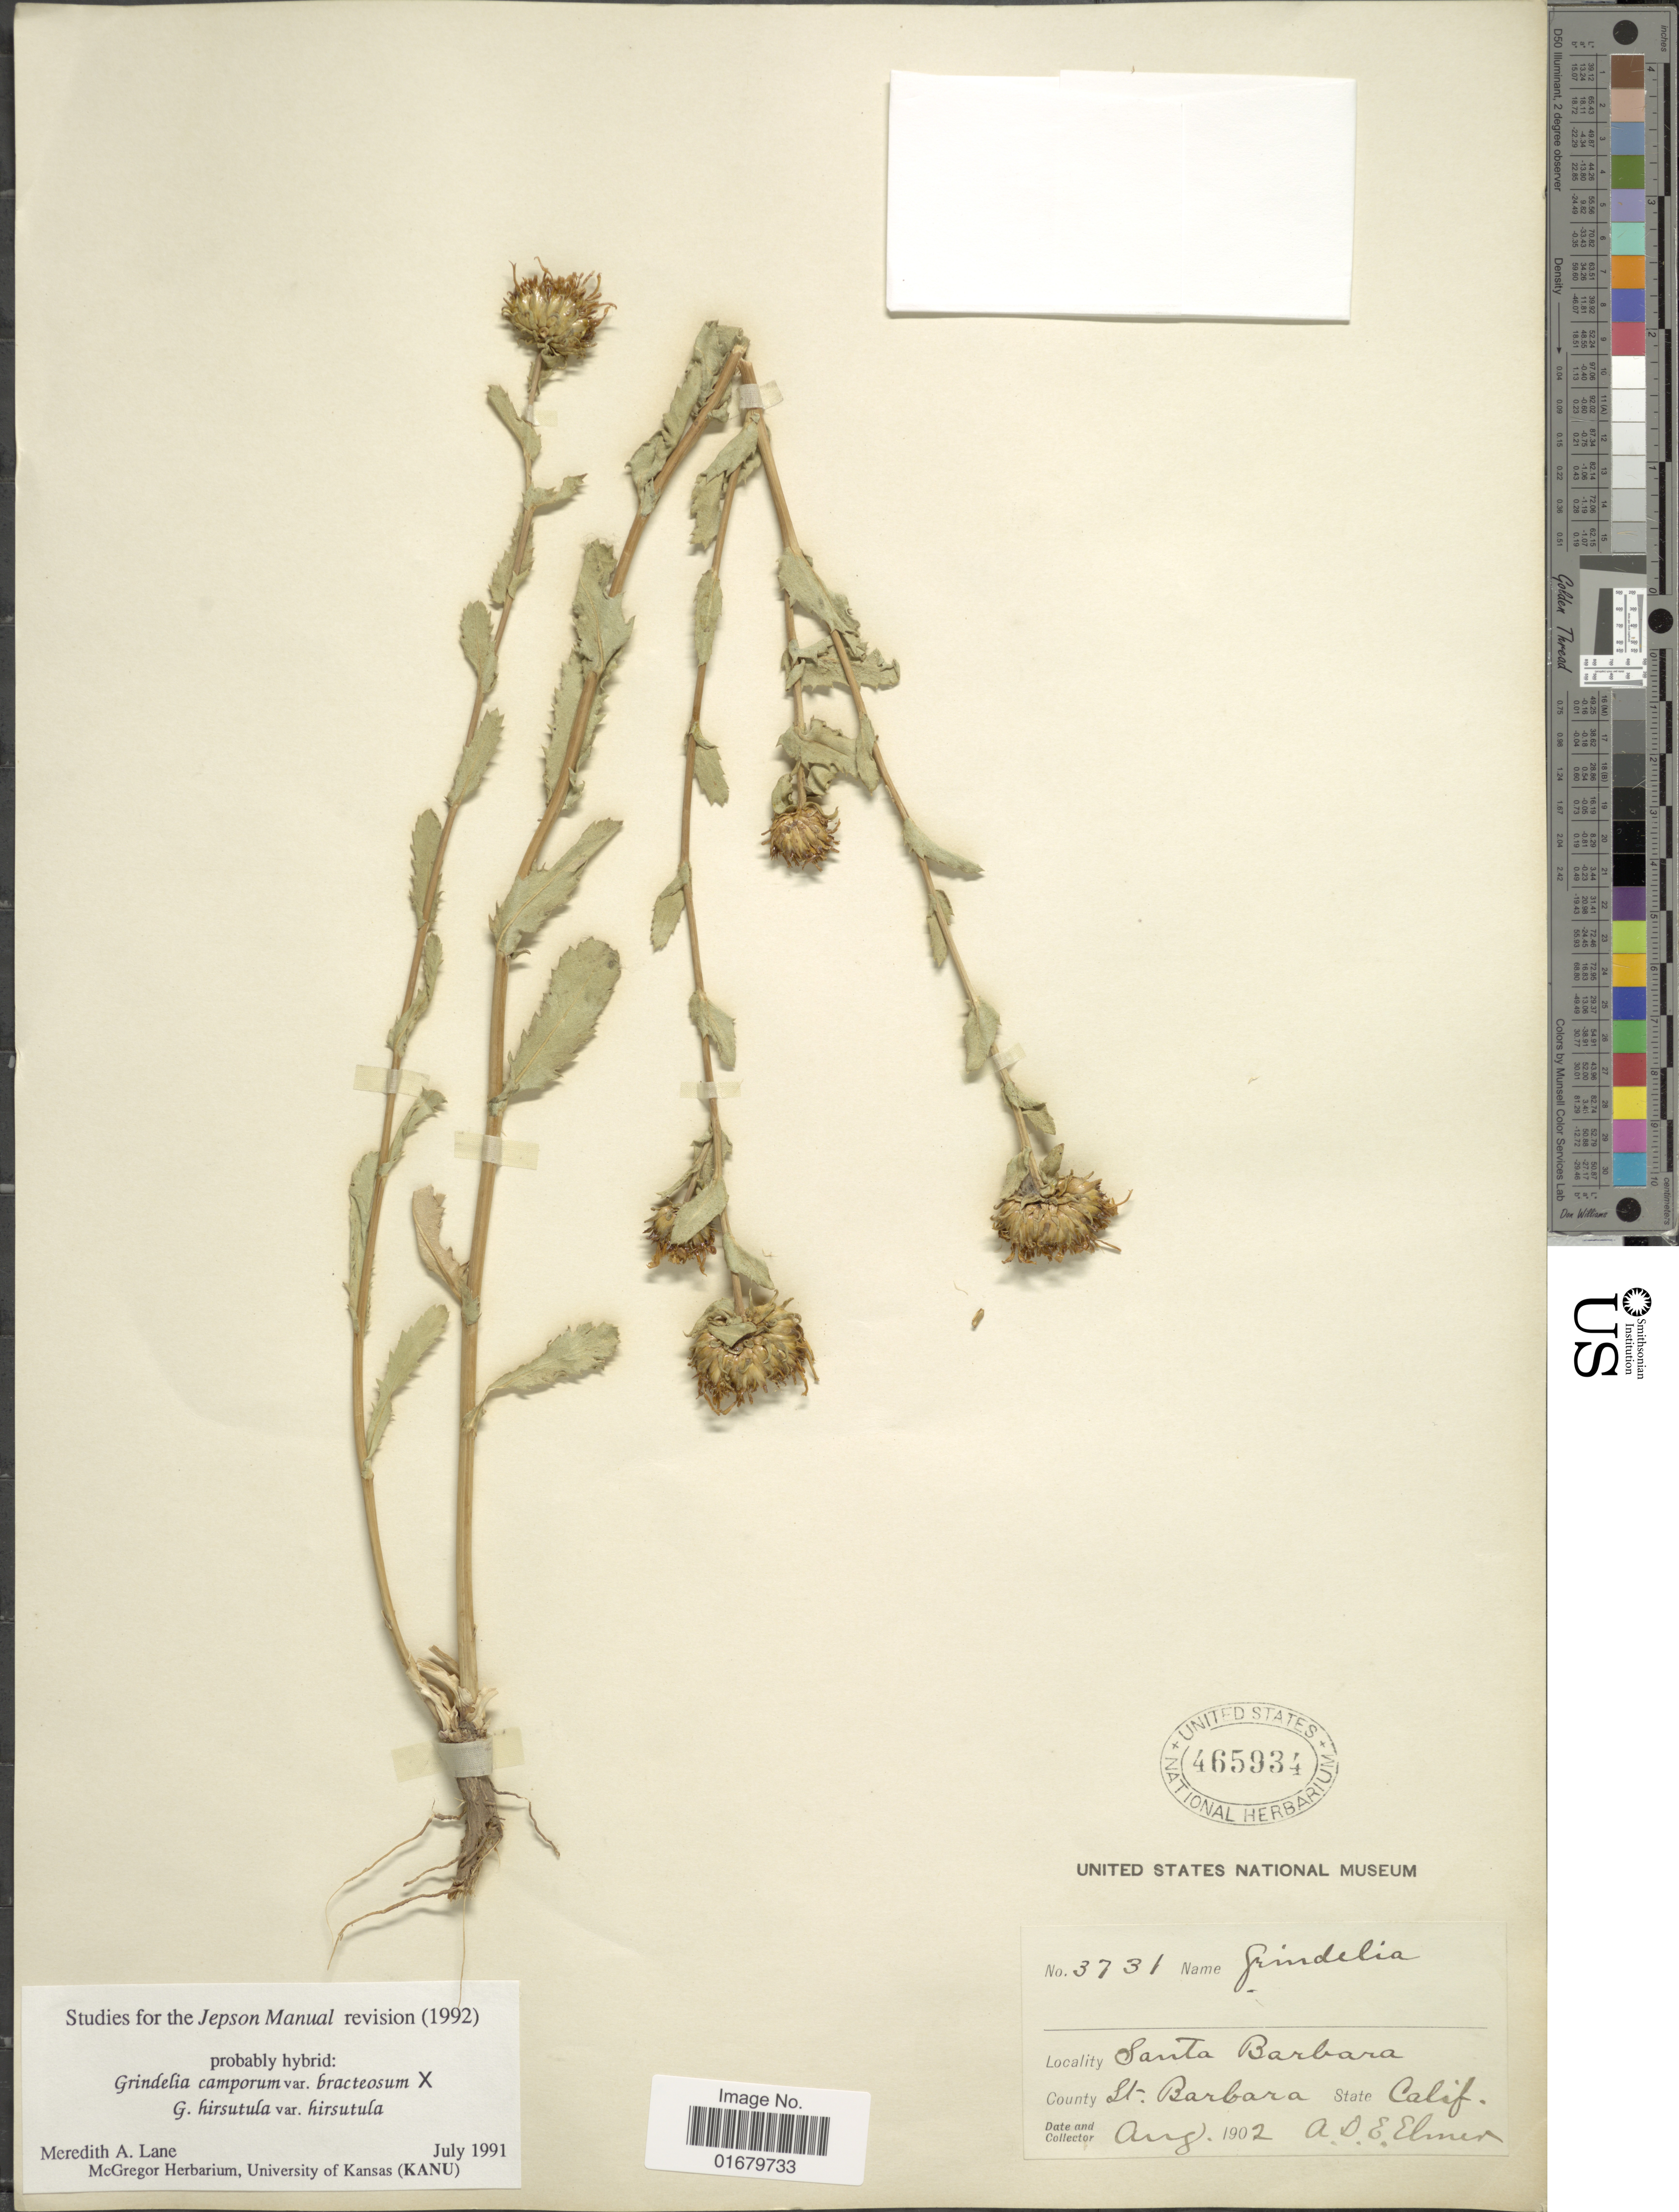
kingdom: Plantae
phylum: Tracheophyta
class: Magnoliopsida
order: Asterales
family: Asteraceae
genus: Grindelia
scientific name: Grindelia camporum var. bracteosa x G. hirsutula Hook. & Arn. var. hirsutula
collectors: A. D. E. Elmer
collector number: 3731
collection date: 1902-08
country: United States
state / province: California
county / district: Santa Barbara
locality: County: St. Barbara, Santa Barbara.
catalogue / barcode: US 465934